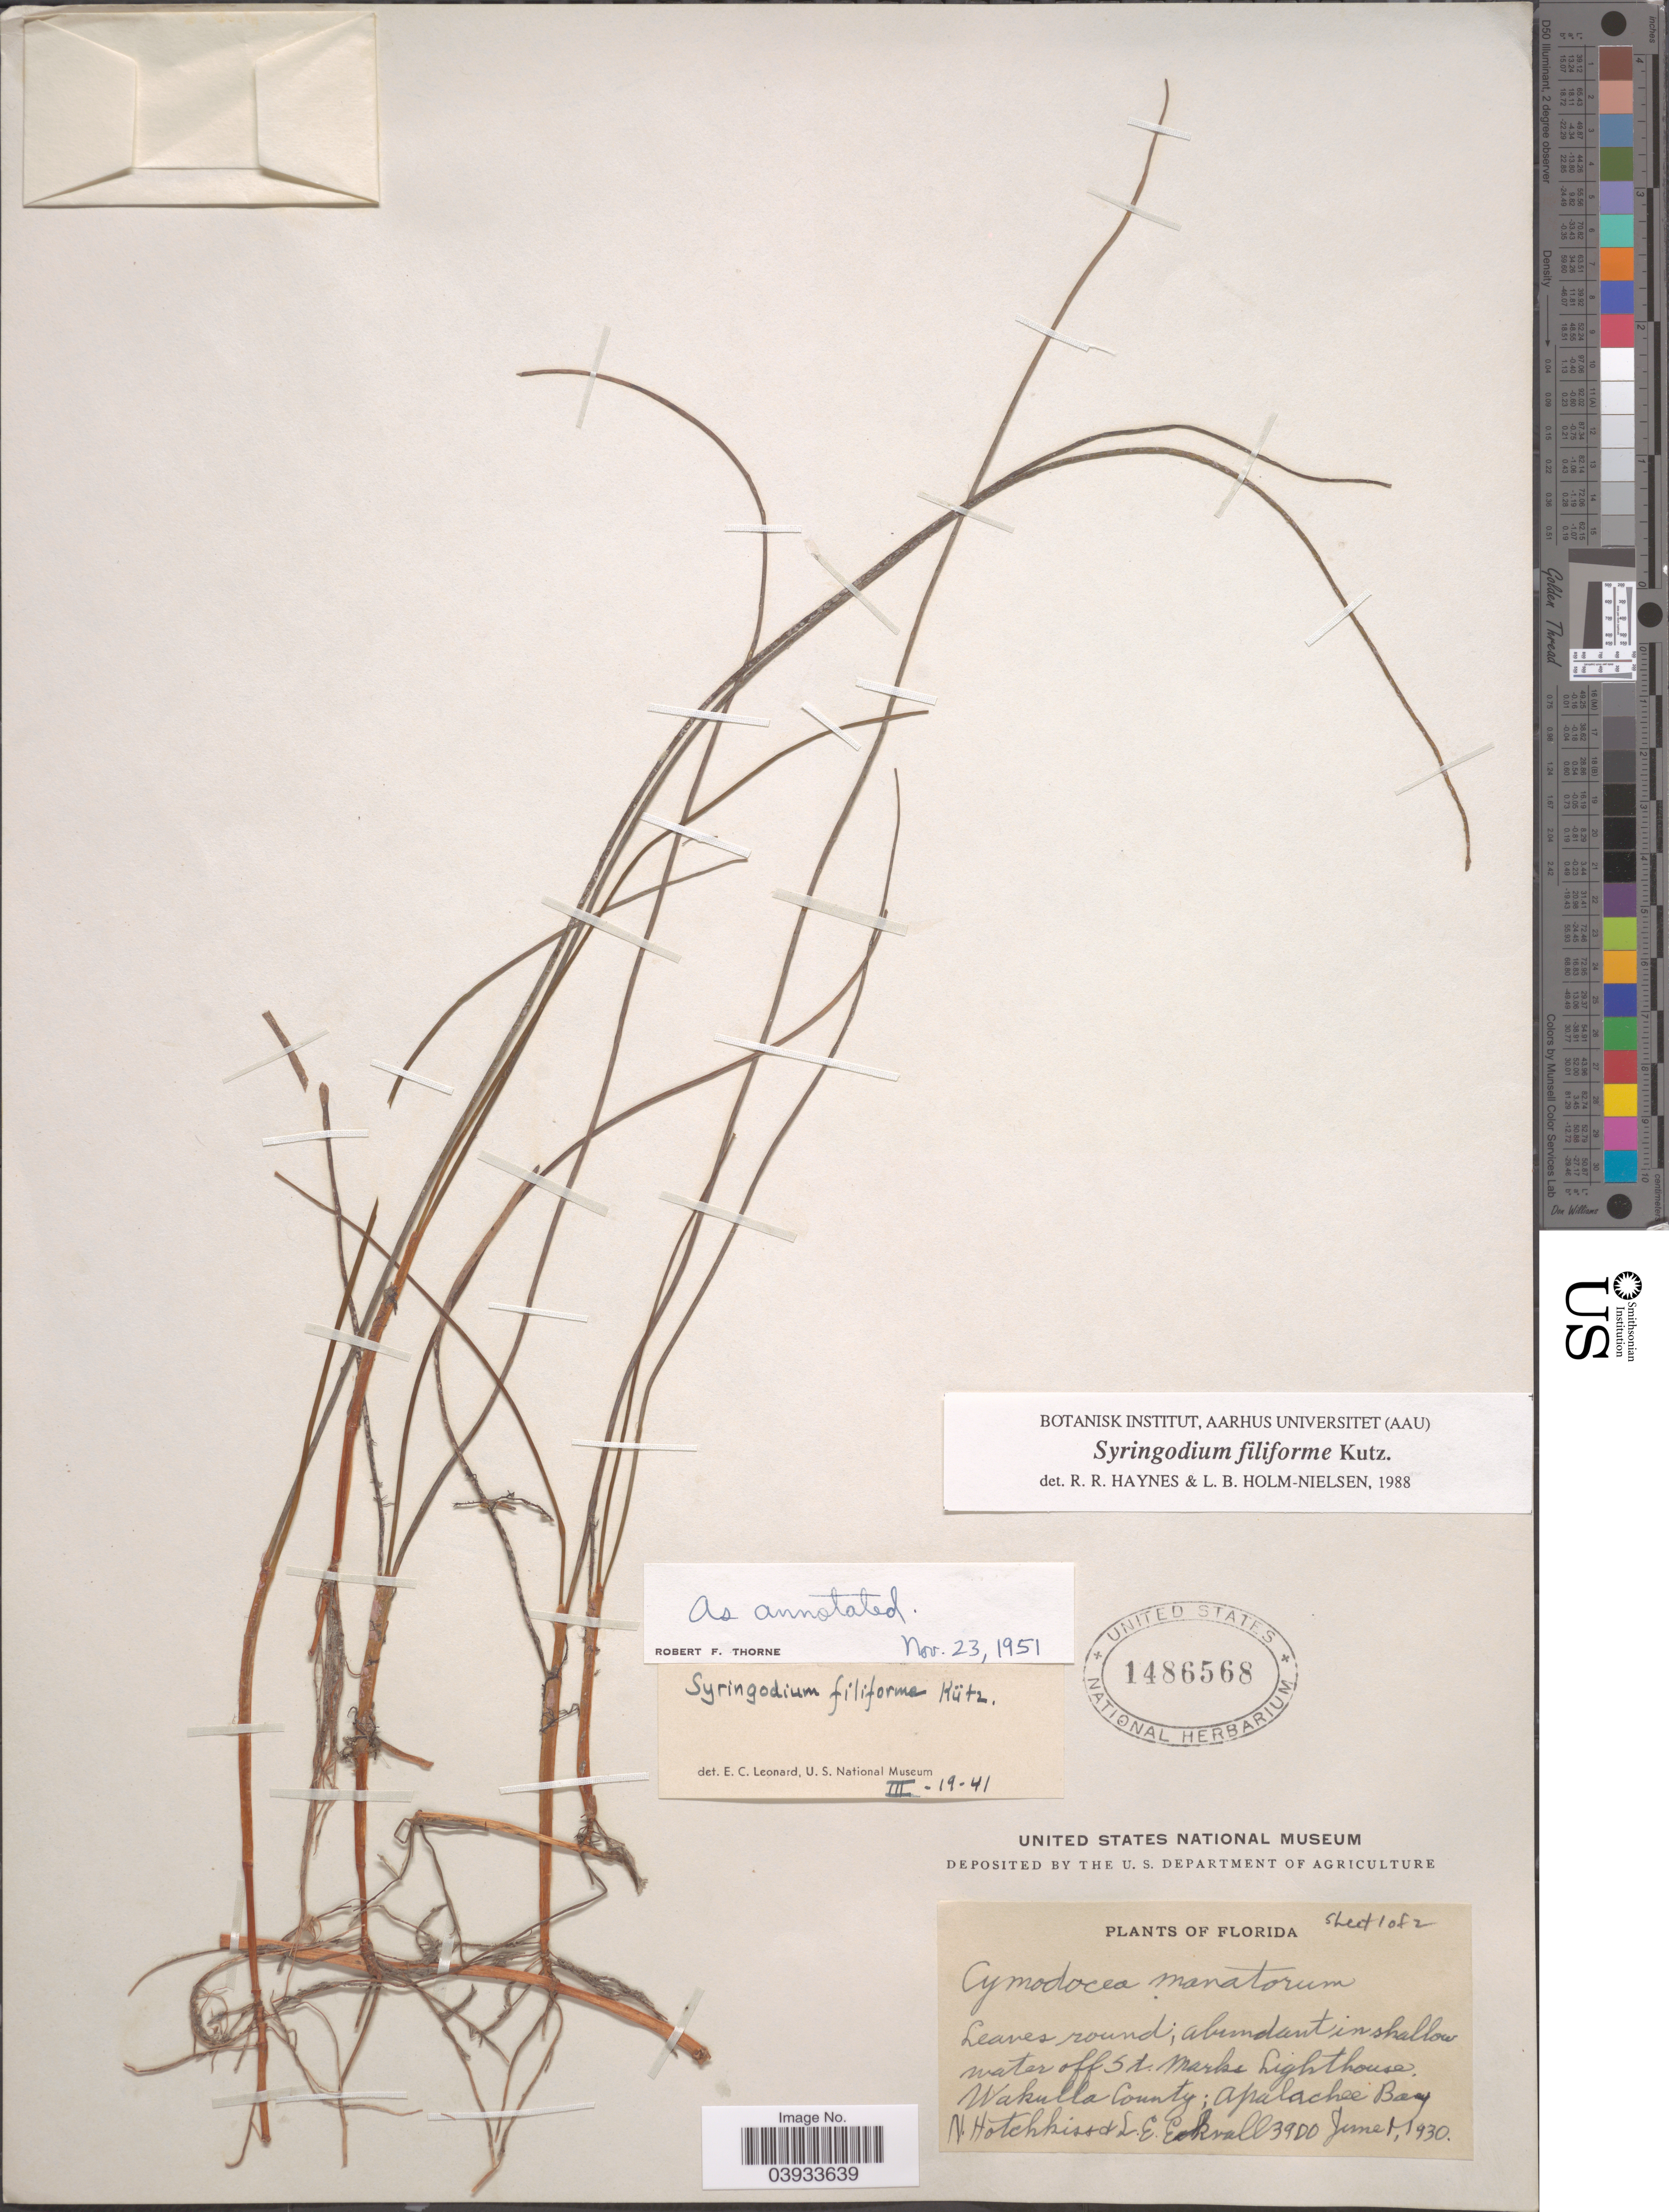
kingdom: Plantae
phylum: Tracheophyta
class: Liliopsida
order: Alismatales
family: Cymodoceaceae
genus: Syringodium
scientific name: Syringodium filiforme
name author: Kütz.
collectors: N. Hotchkiss & L. Ekvall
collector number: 3900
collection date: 1930-06-01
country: United States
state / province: Florida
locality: Off St. Marks Lighthouse, Wakulla County; Apalachee Bay.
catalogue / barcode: US 1486568